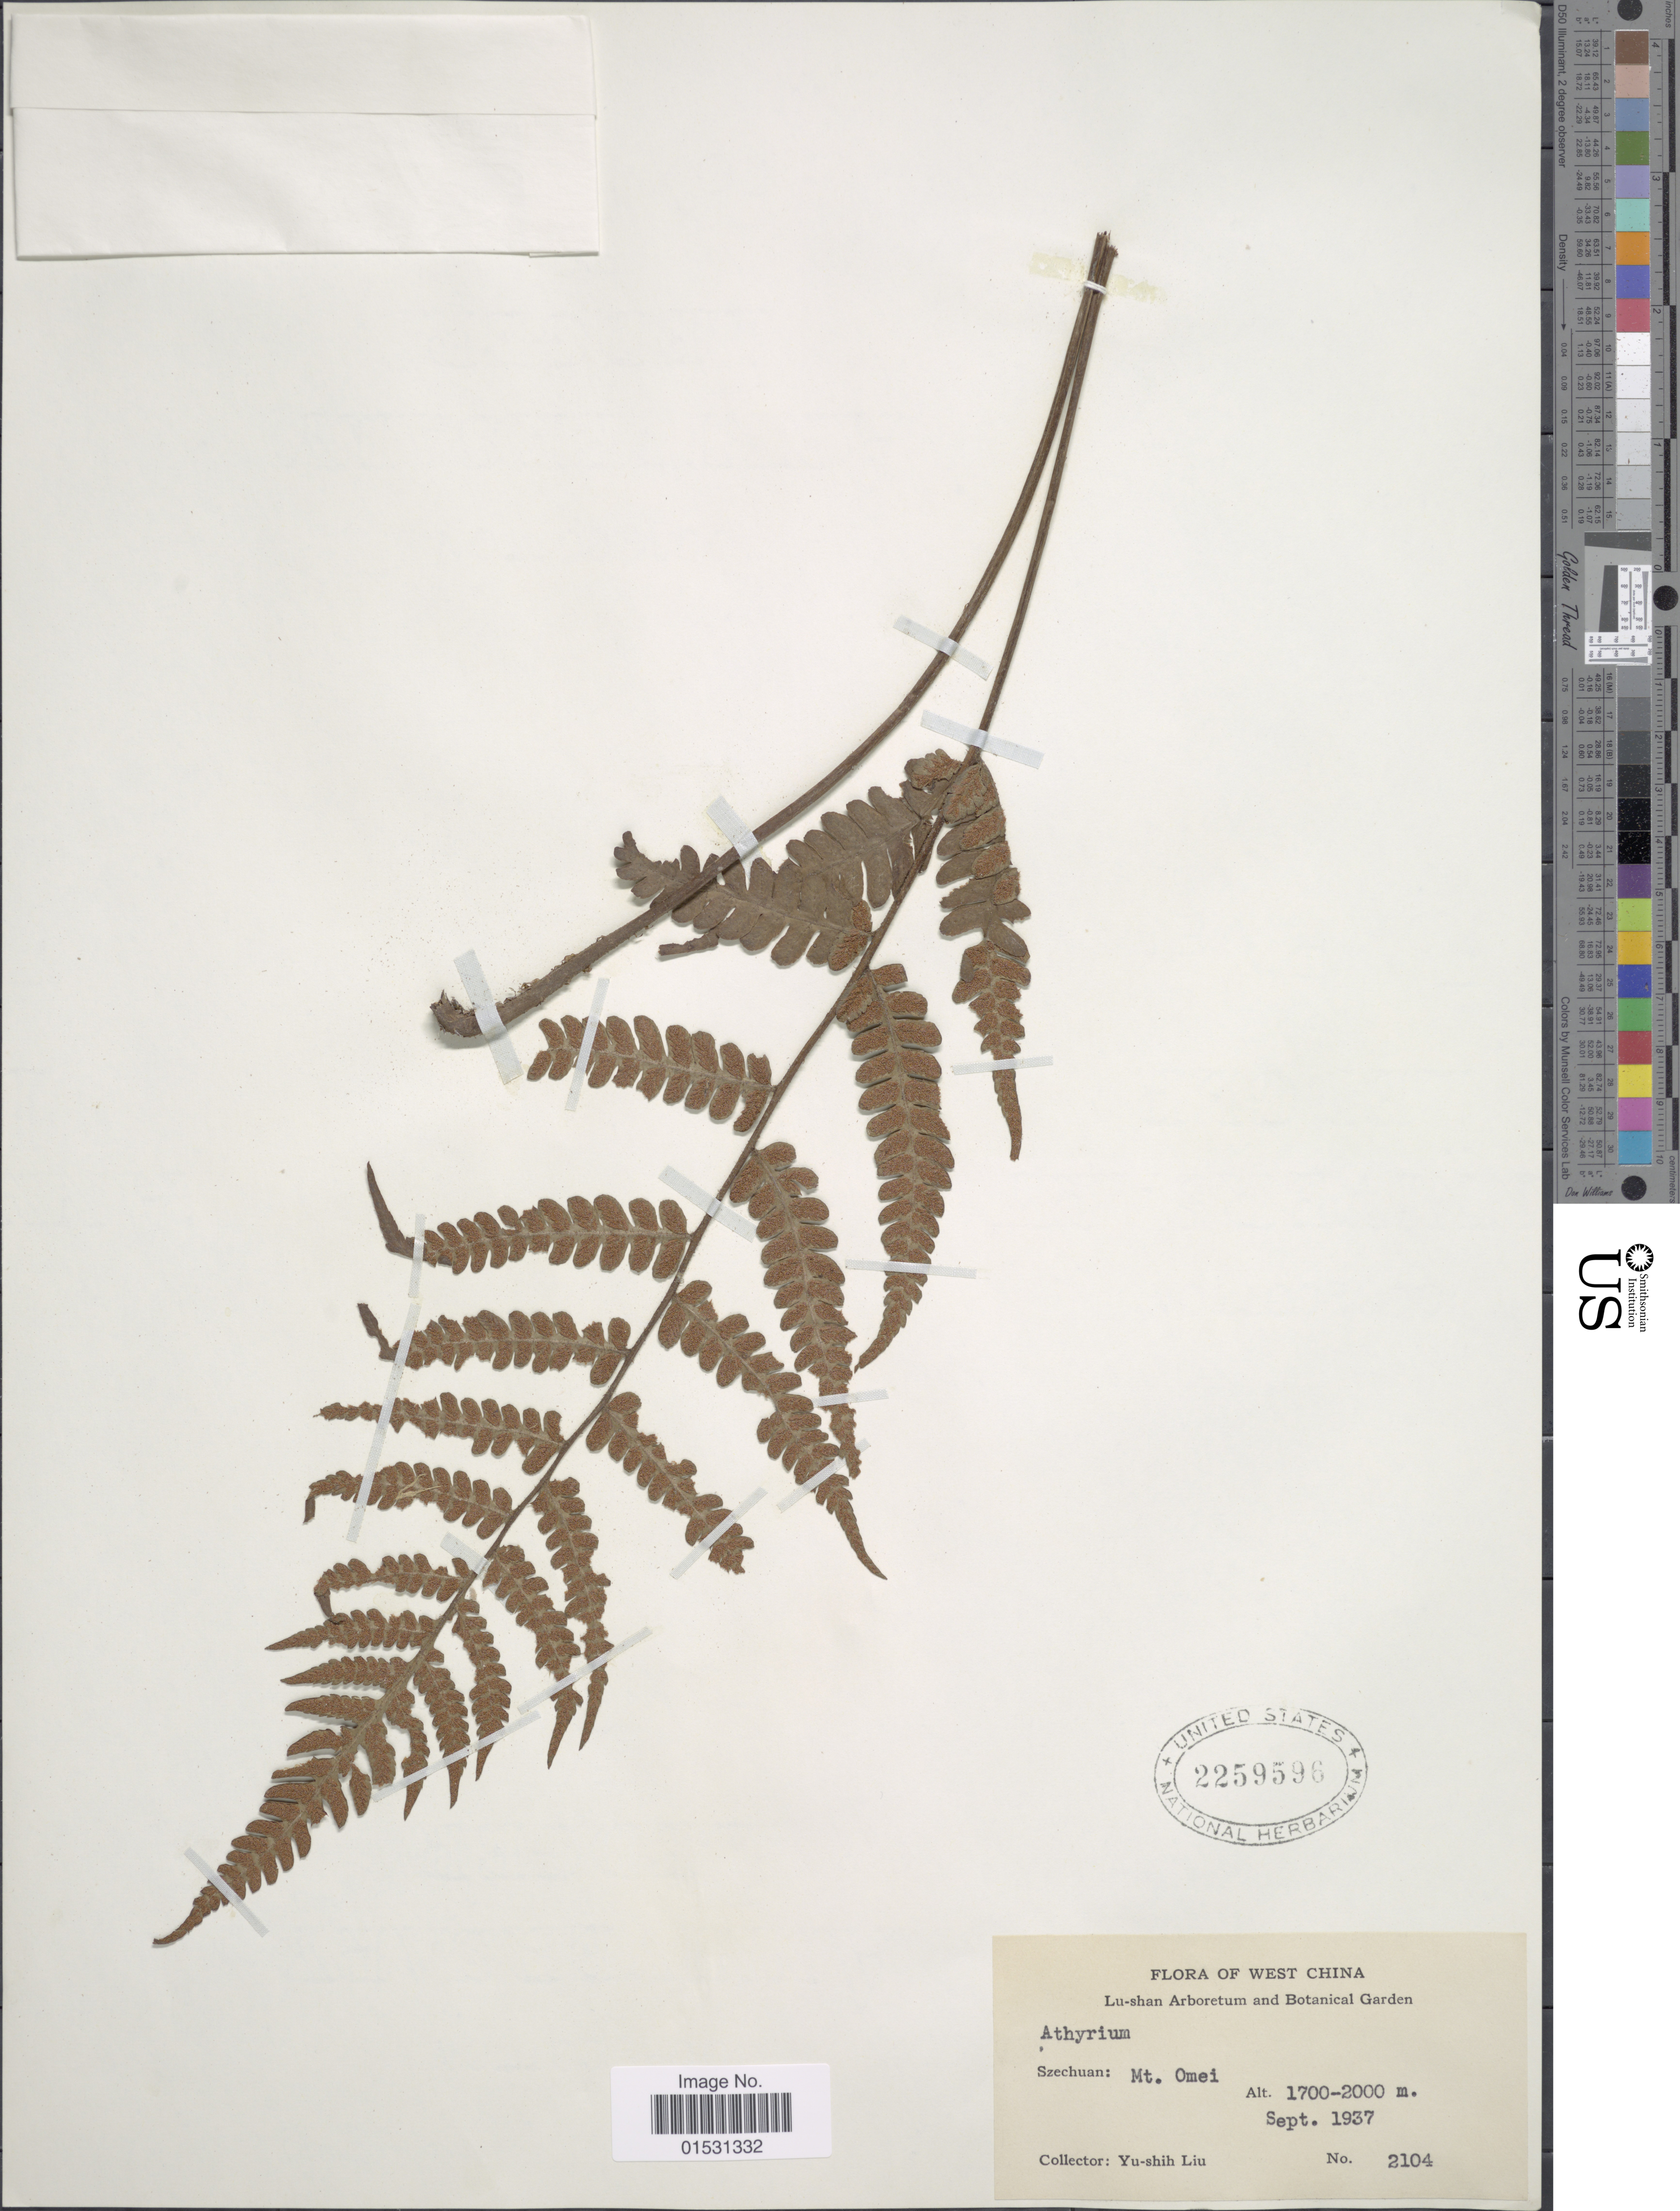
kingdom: Plantae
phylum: Tracheophyta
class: Polypodiopsida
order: Polypodiales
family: Athyriaceae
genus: Athyrium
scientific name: Athyrium sp.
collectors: Y.-S. Liu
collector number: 2104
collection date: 1937-09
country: China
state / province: Sichuan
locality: West China. Szechuan: Mt. Omei.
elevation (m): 1700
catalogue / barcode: US 2259596